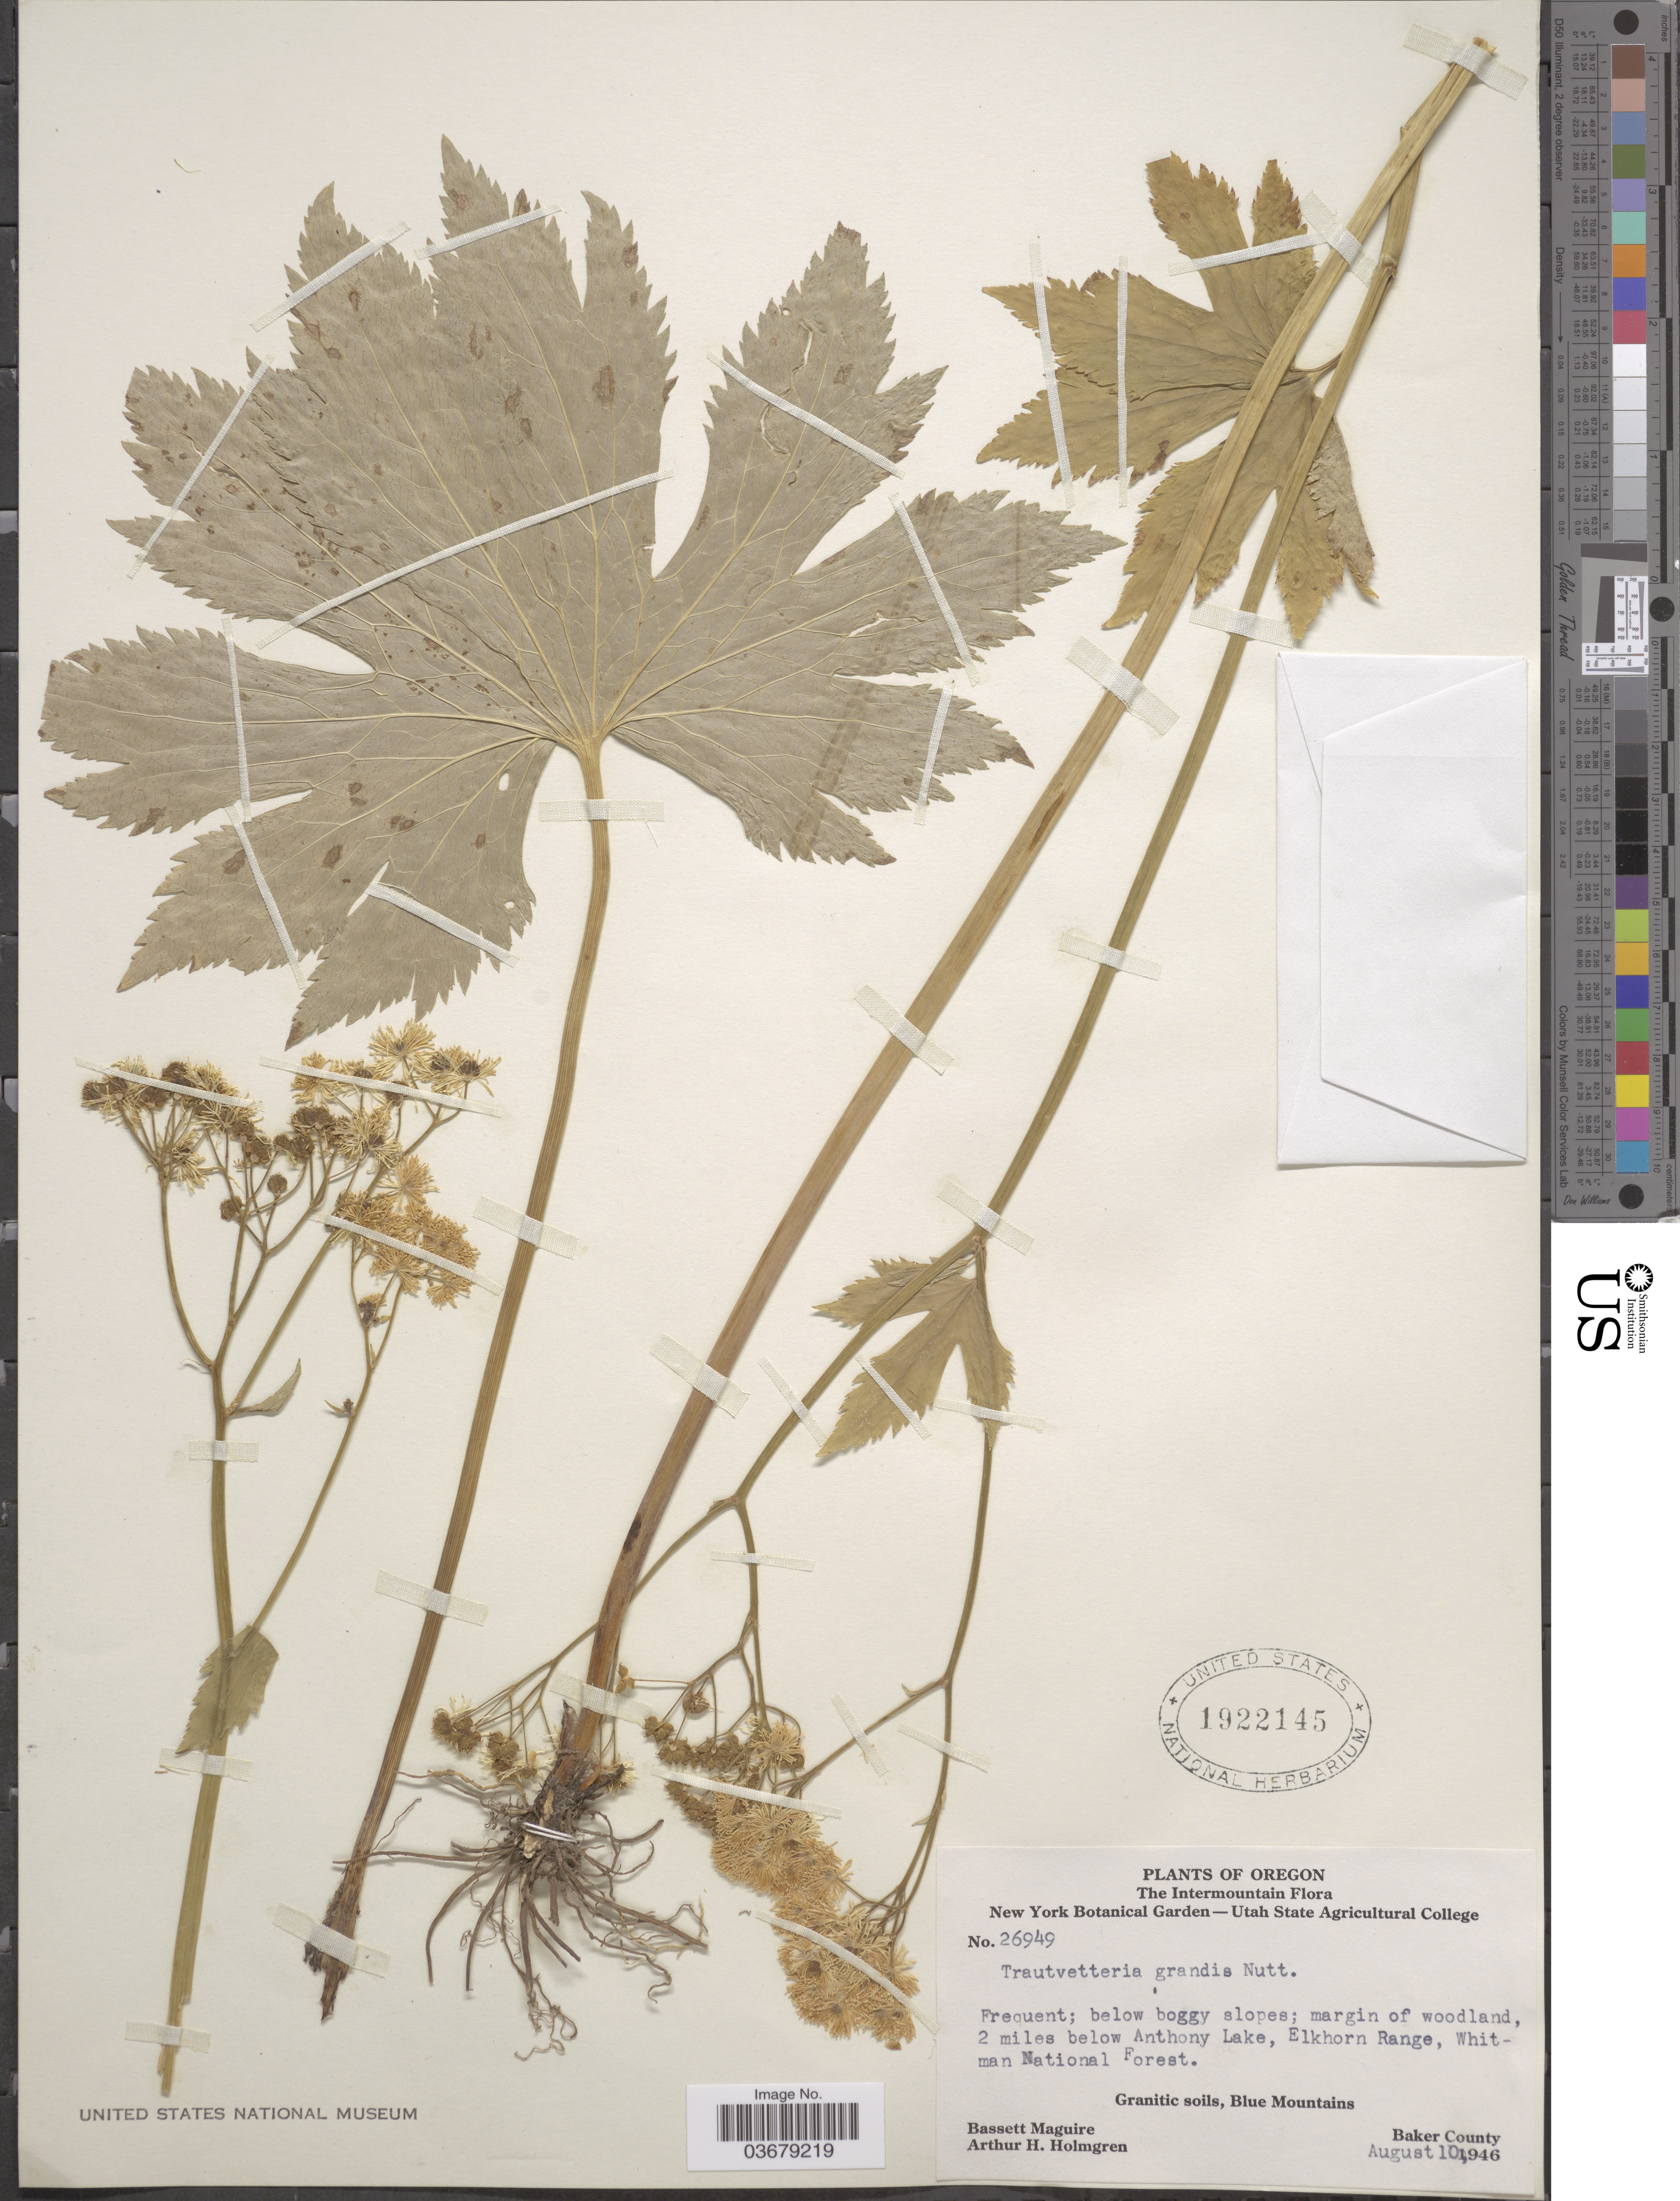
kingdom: Plantae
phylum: Tracheophyta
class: Magnoliopsida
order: Ranunculales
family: Ranunculaceae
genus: Trautvetteria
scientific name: Trautvetteria caroliniensis var. grandis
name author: (Water) Vail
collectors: B. Maguire & A. H. Holmgren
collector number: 26949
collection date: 1946-08-10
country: United States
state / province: Oregon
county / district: Baker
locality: The Intermountain. 2 miles below Anthony Lake, Elkhorn Range, Whitman National Forest. Blue Mountains. Baker County.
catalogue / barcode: US 1922145